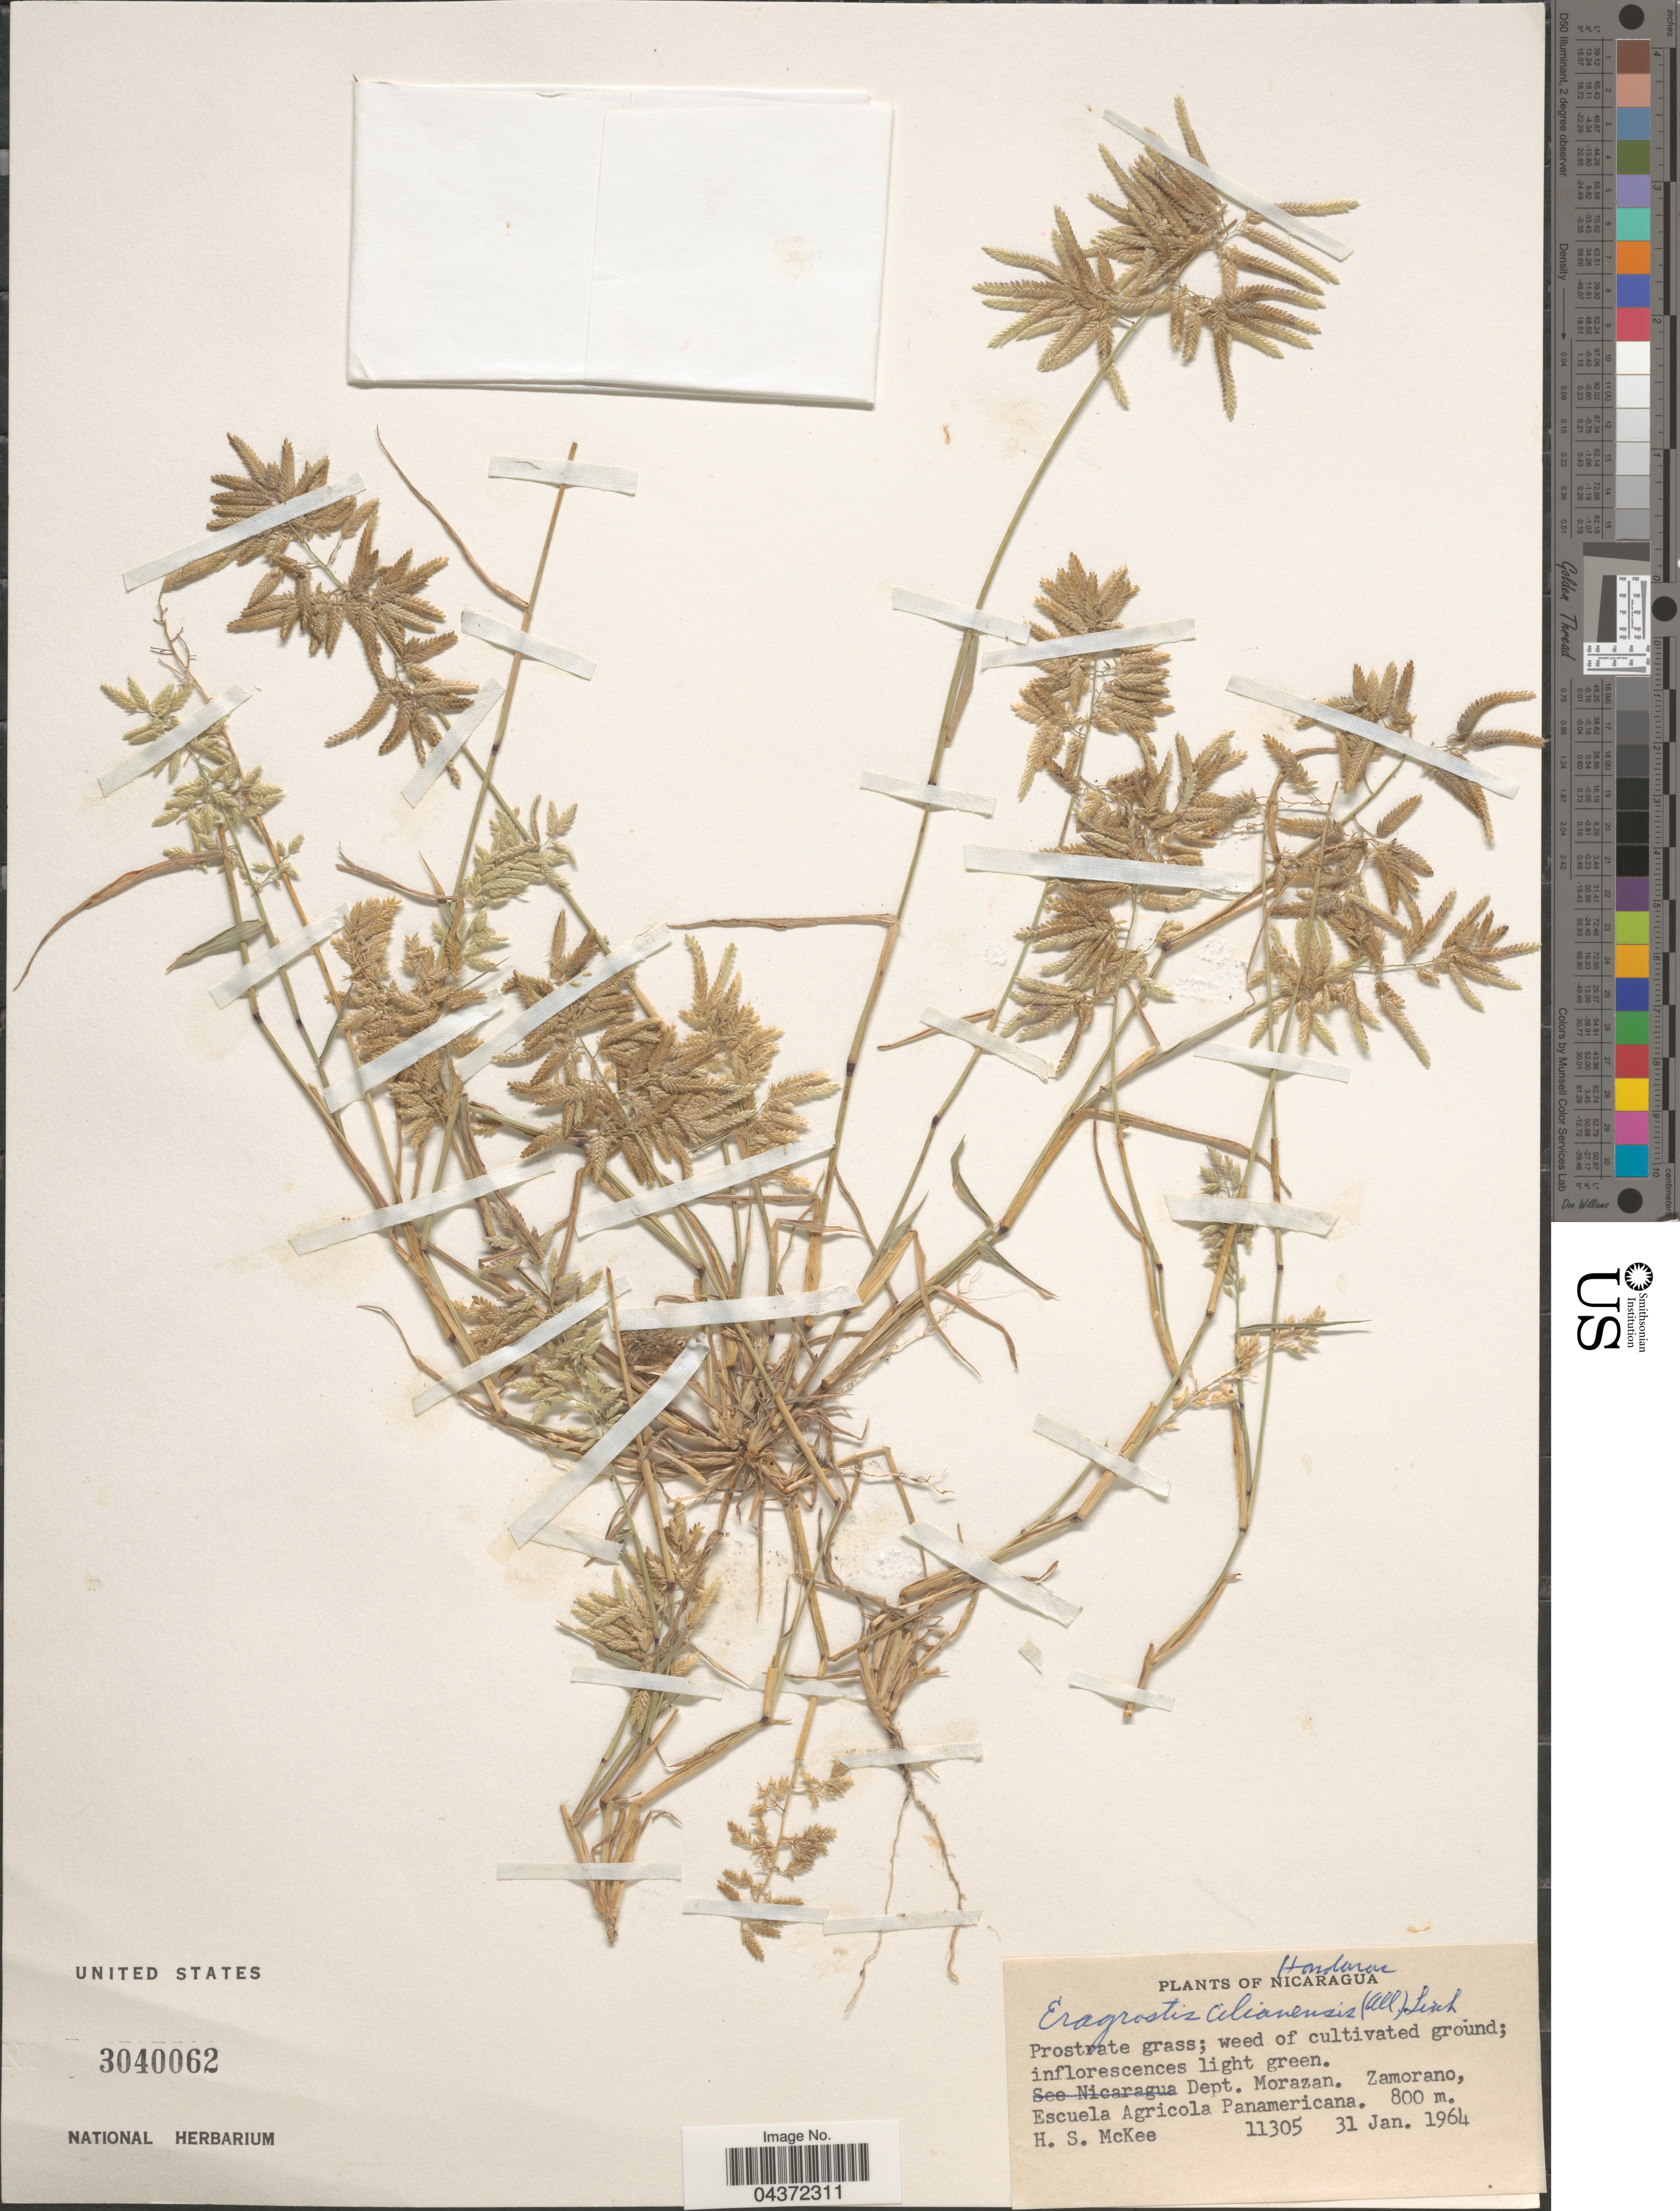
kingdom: Plantae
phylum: Tracheophyta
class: Liliopsida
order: Poales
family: Poaceae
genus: Eragrostis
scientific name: Eragrostis cilianensis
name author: (Bellardi) Vignolo ex Janch.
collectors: H. S. McKee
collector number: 11305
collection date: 1964-01-31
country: Honduras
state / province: Fco. Morazán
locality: Dept. Morazan. Zamorano, Escuela Agricola Panamericana.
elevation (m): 800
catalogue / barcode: US 3040062